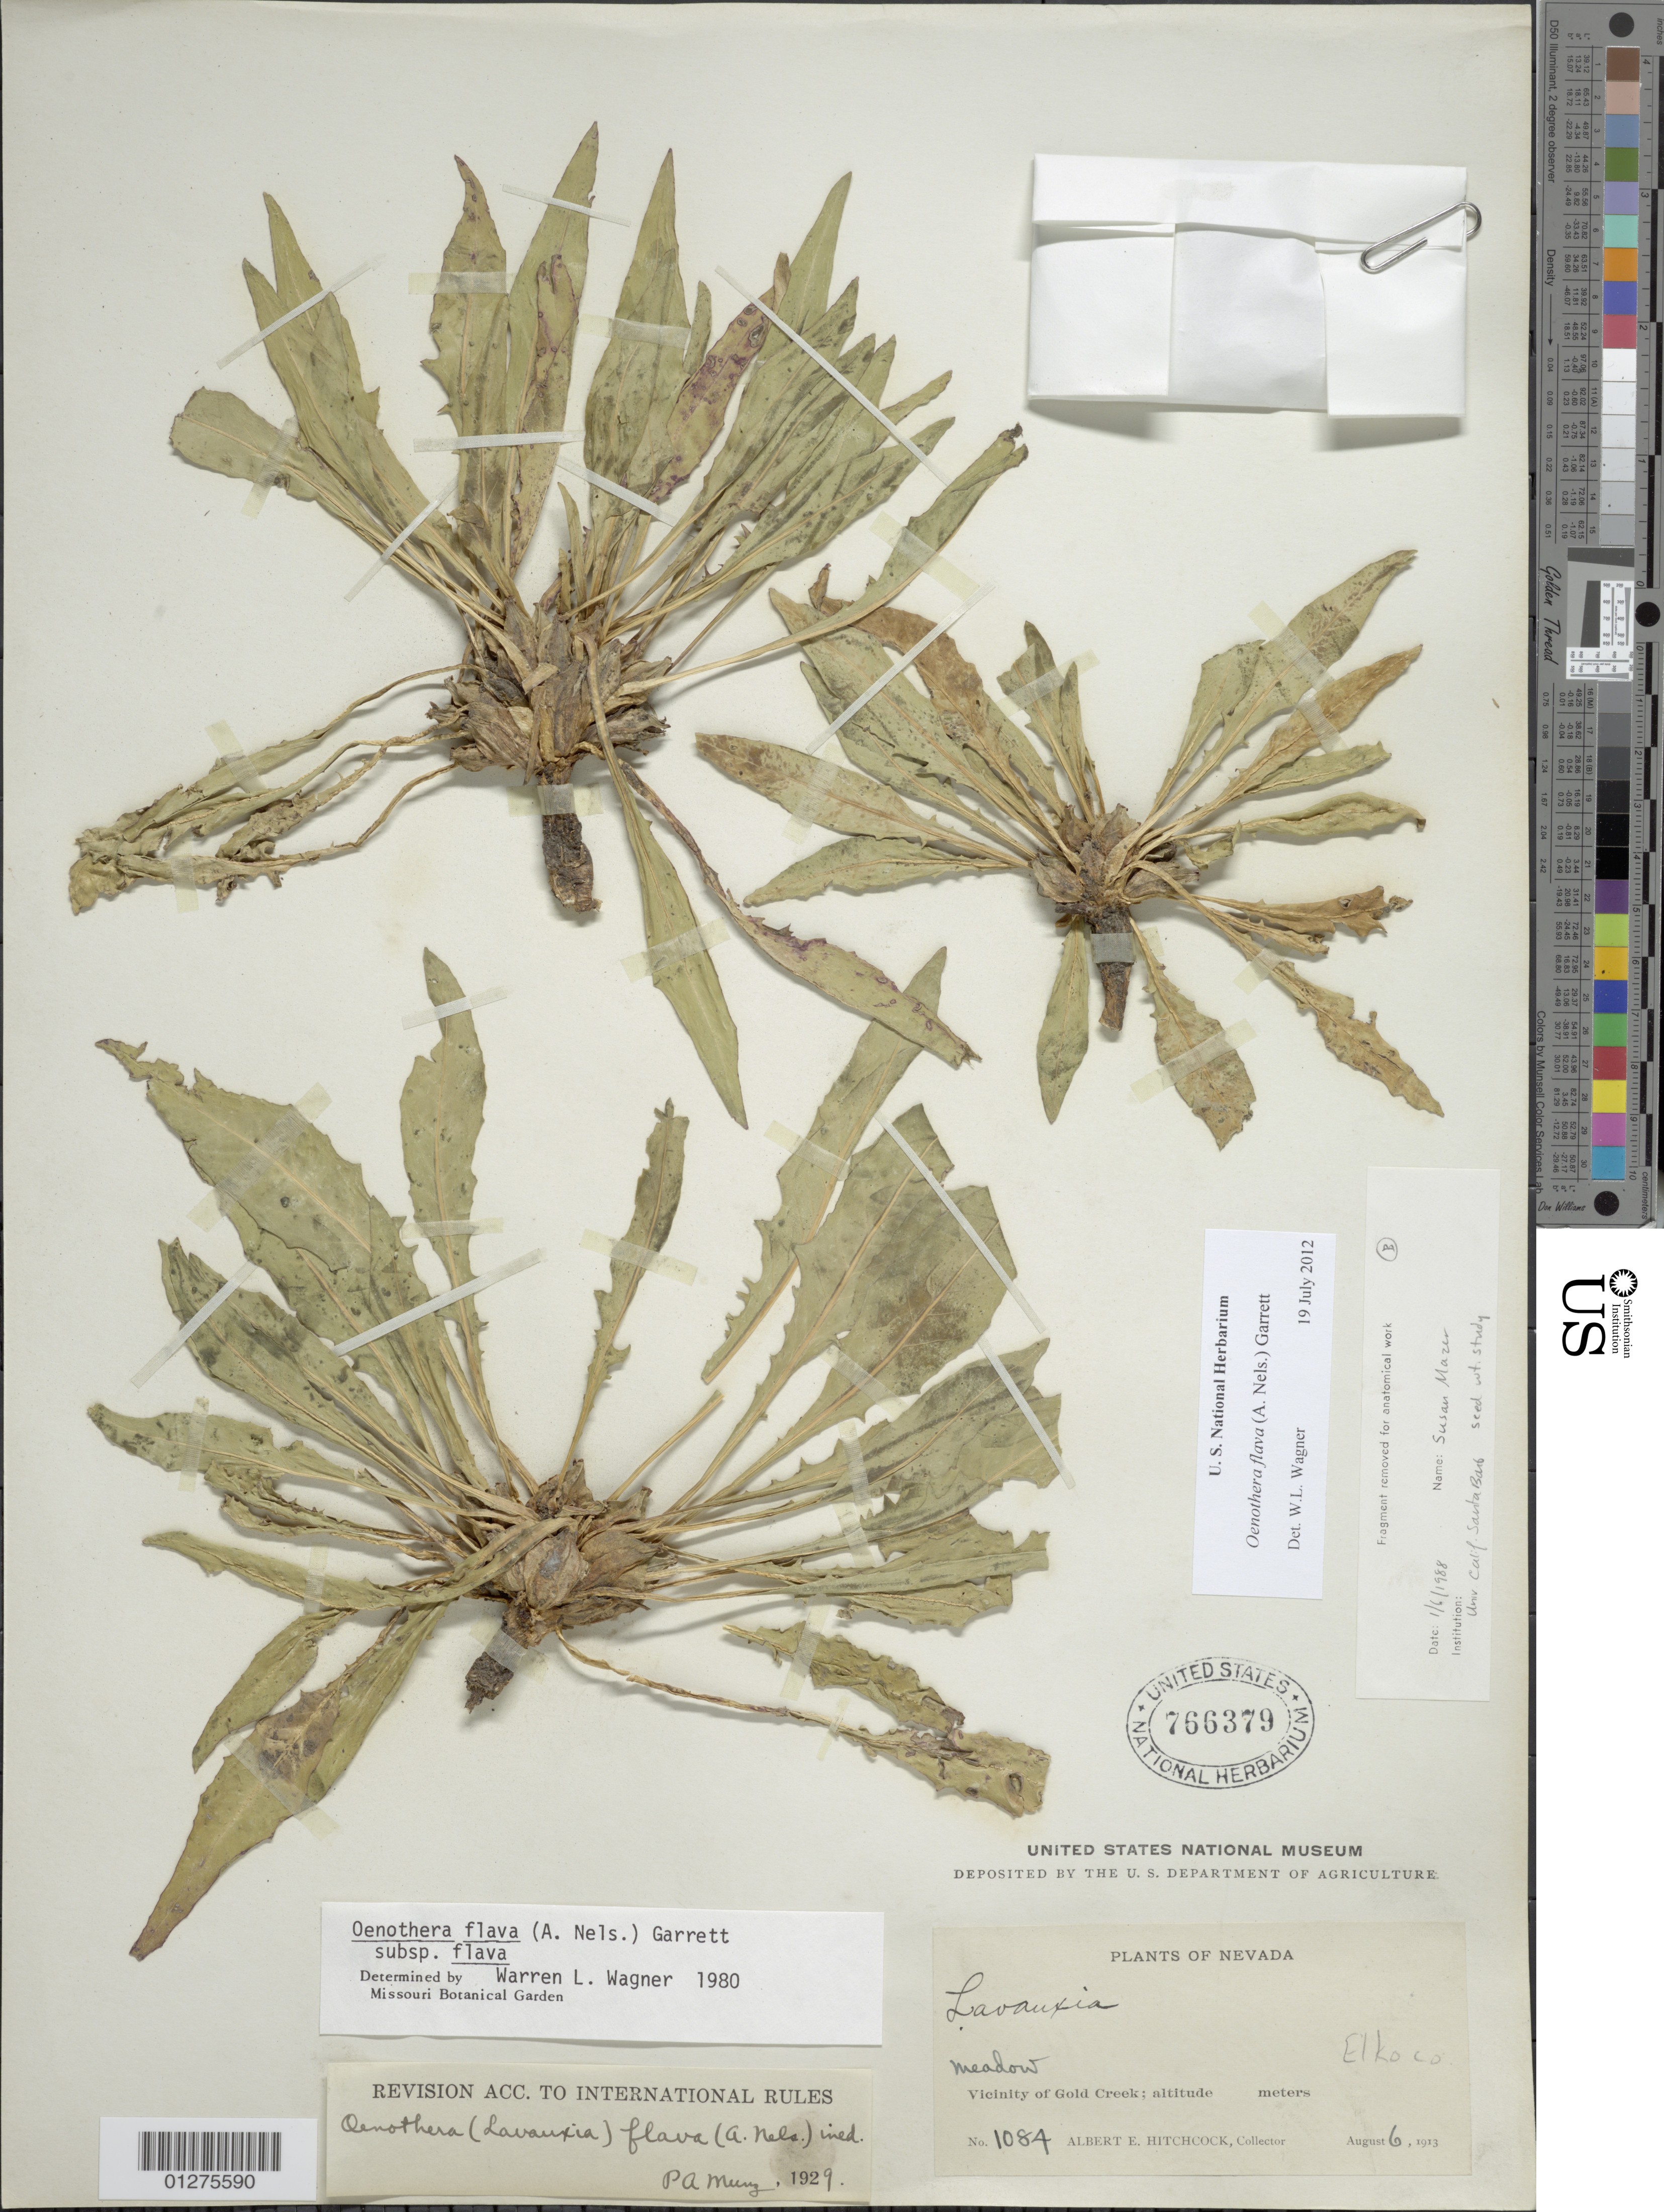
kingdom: Plantae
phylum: Tracheophyta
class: Magnoliopsida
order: Myrtales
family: Onagraceae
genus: Oenothera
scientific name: Oenothera flava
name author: (A. Nelson) Garrett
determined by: Wagner, W. L., (BOT), Smithsonian Institution - National Museum of Natural History (UNITED STATES)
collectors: A. Hitchcock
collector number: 1084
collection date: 1913-08-06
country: United States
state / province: Nevada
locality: Vicinity of Gold Creek, Elkoco.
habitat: Meadow.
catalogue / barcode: US 766379